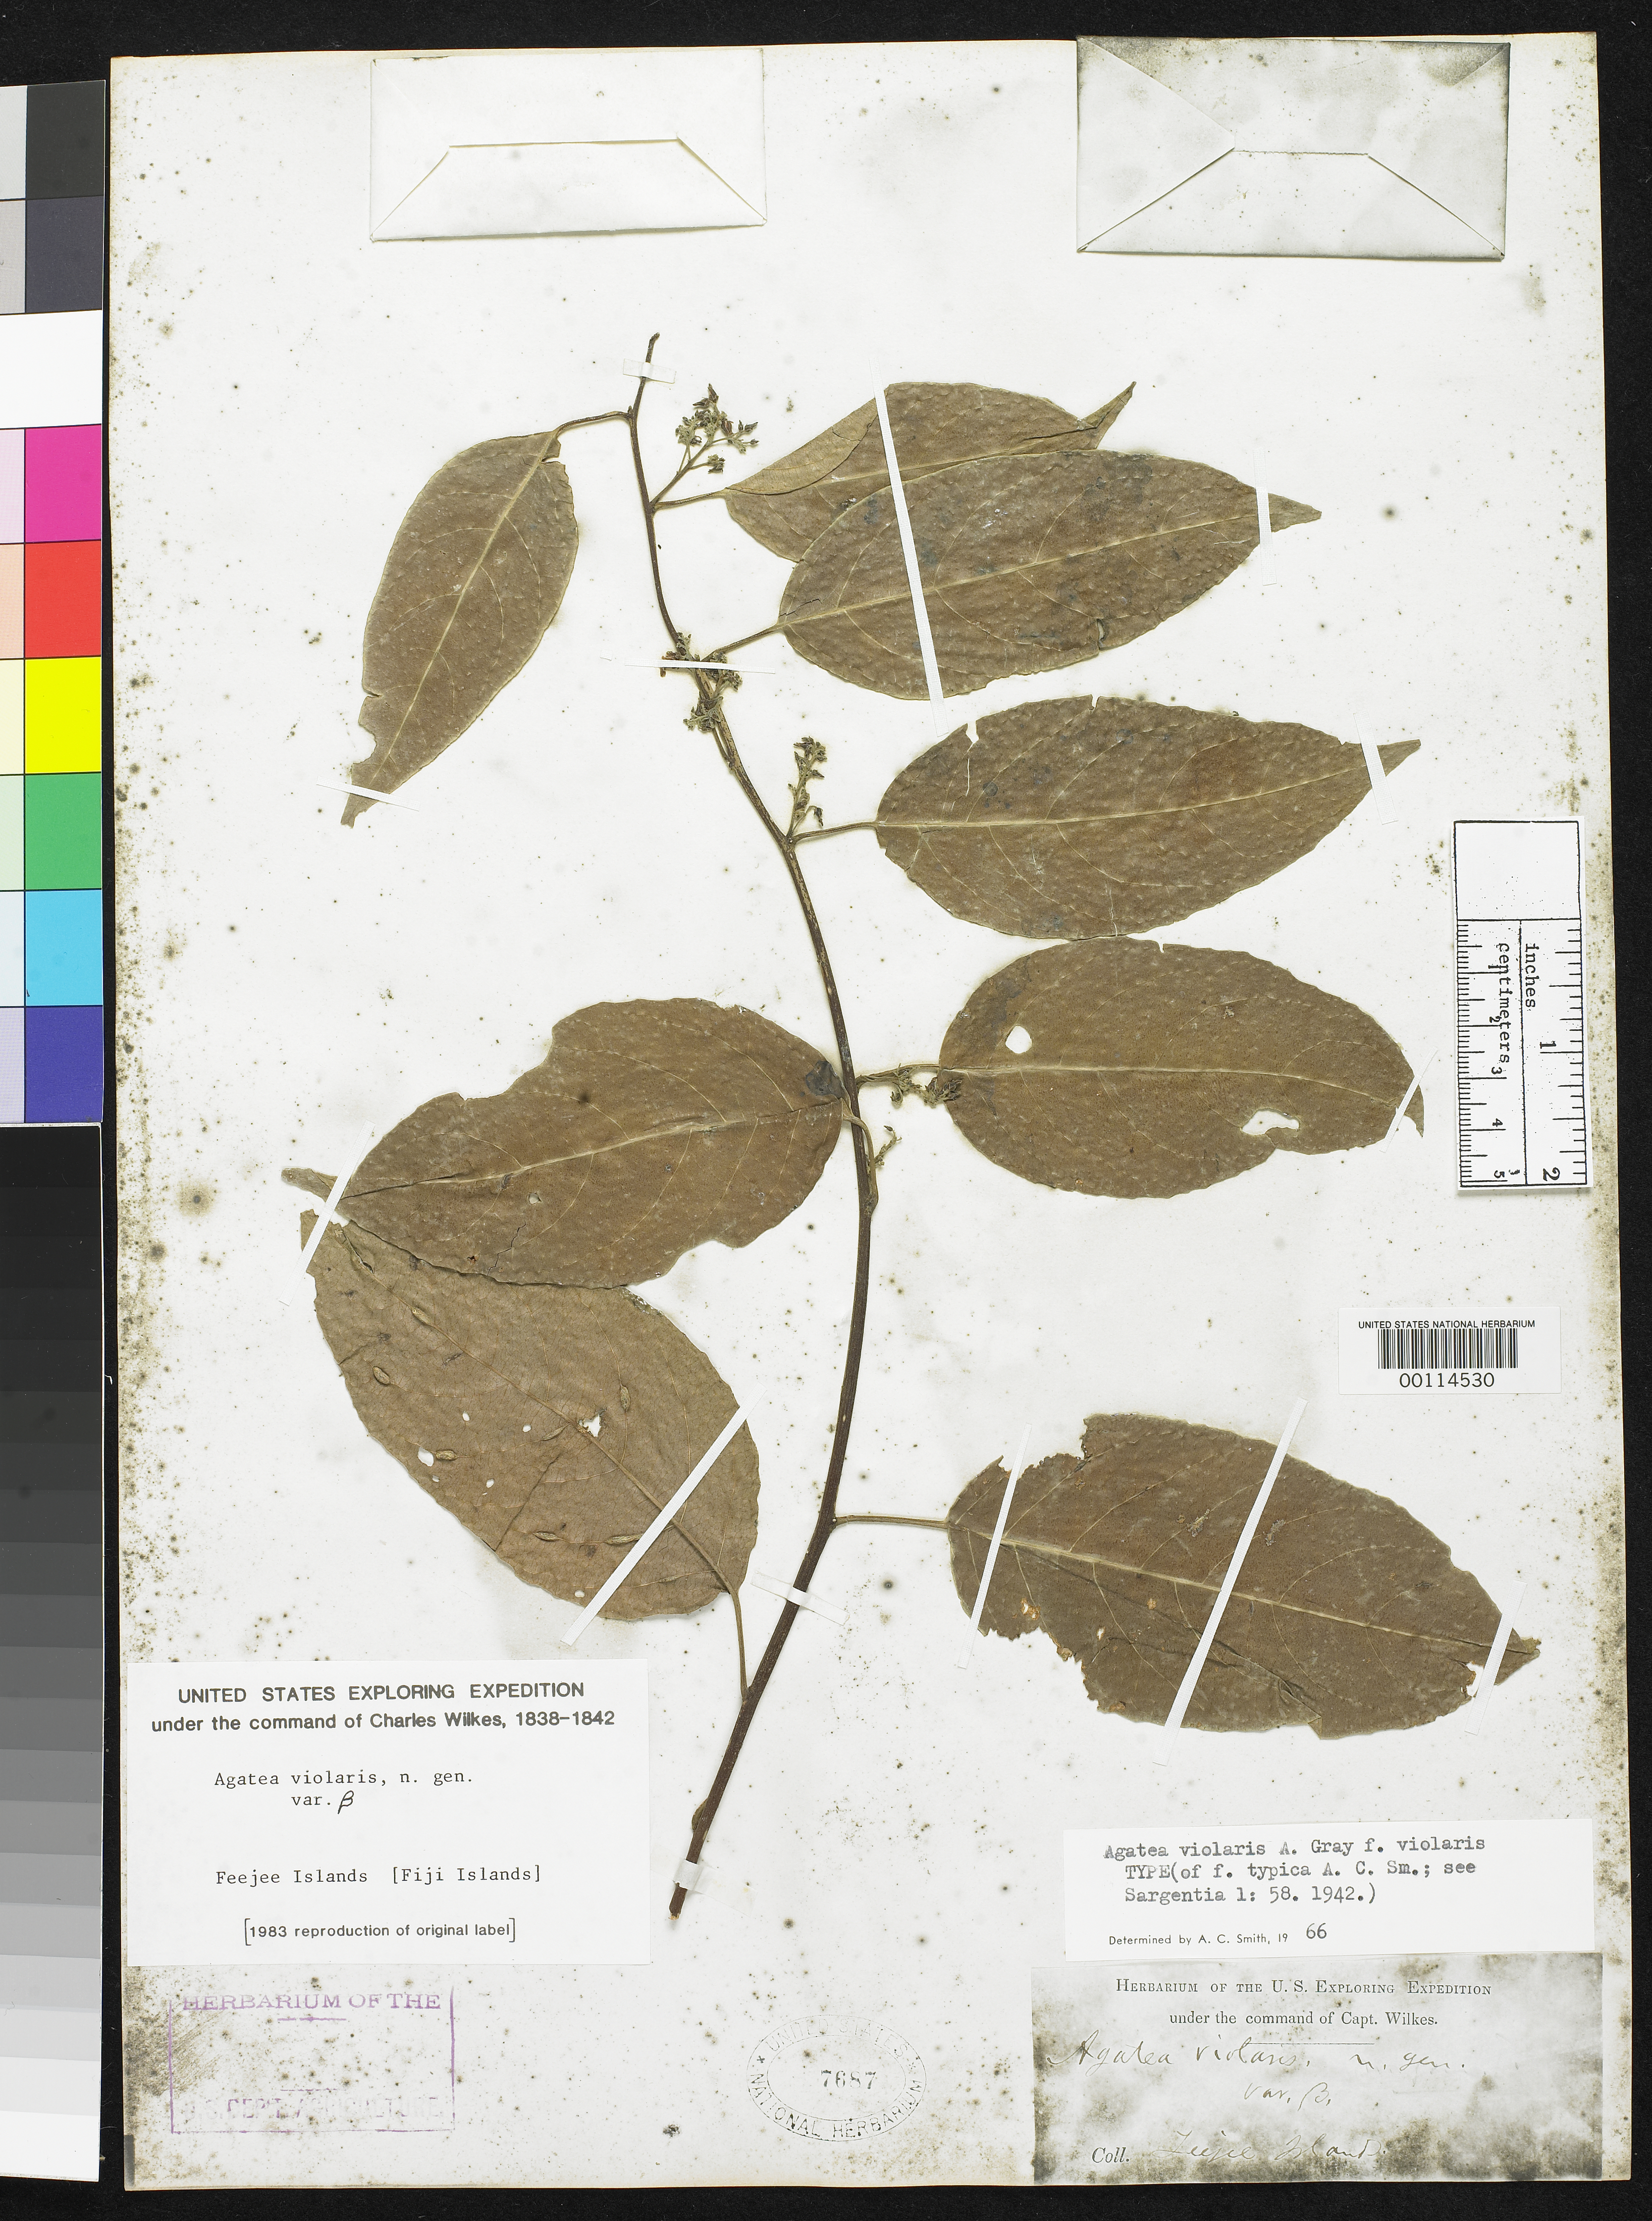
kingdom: Plantae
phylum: Tracheophyta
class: Magnoliopsida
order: Malpighiales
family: Violaceae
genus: Agatea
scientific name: Agatea violaris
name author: A. Gray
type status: Type Collection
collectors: Wilkes Explor. Exped.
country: Fiji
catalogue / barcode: US 7687